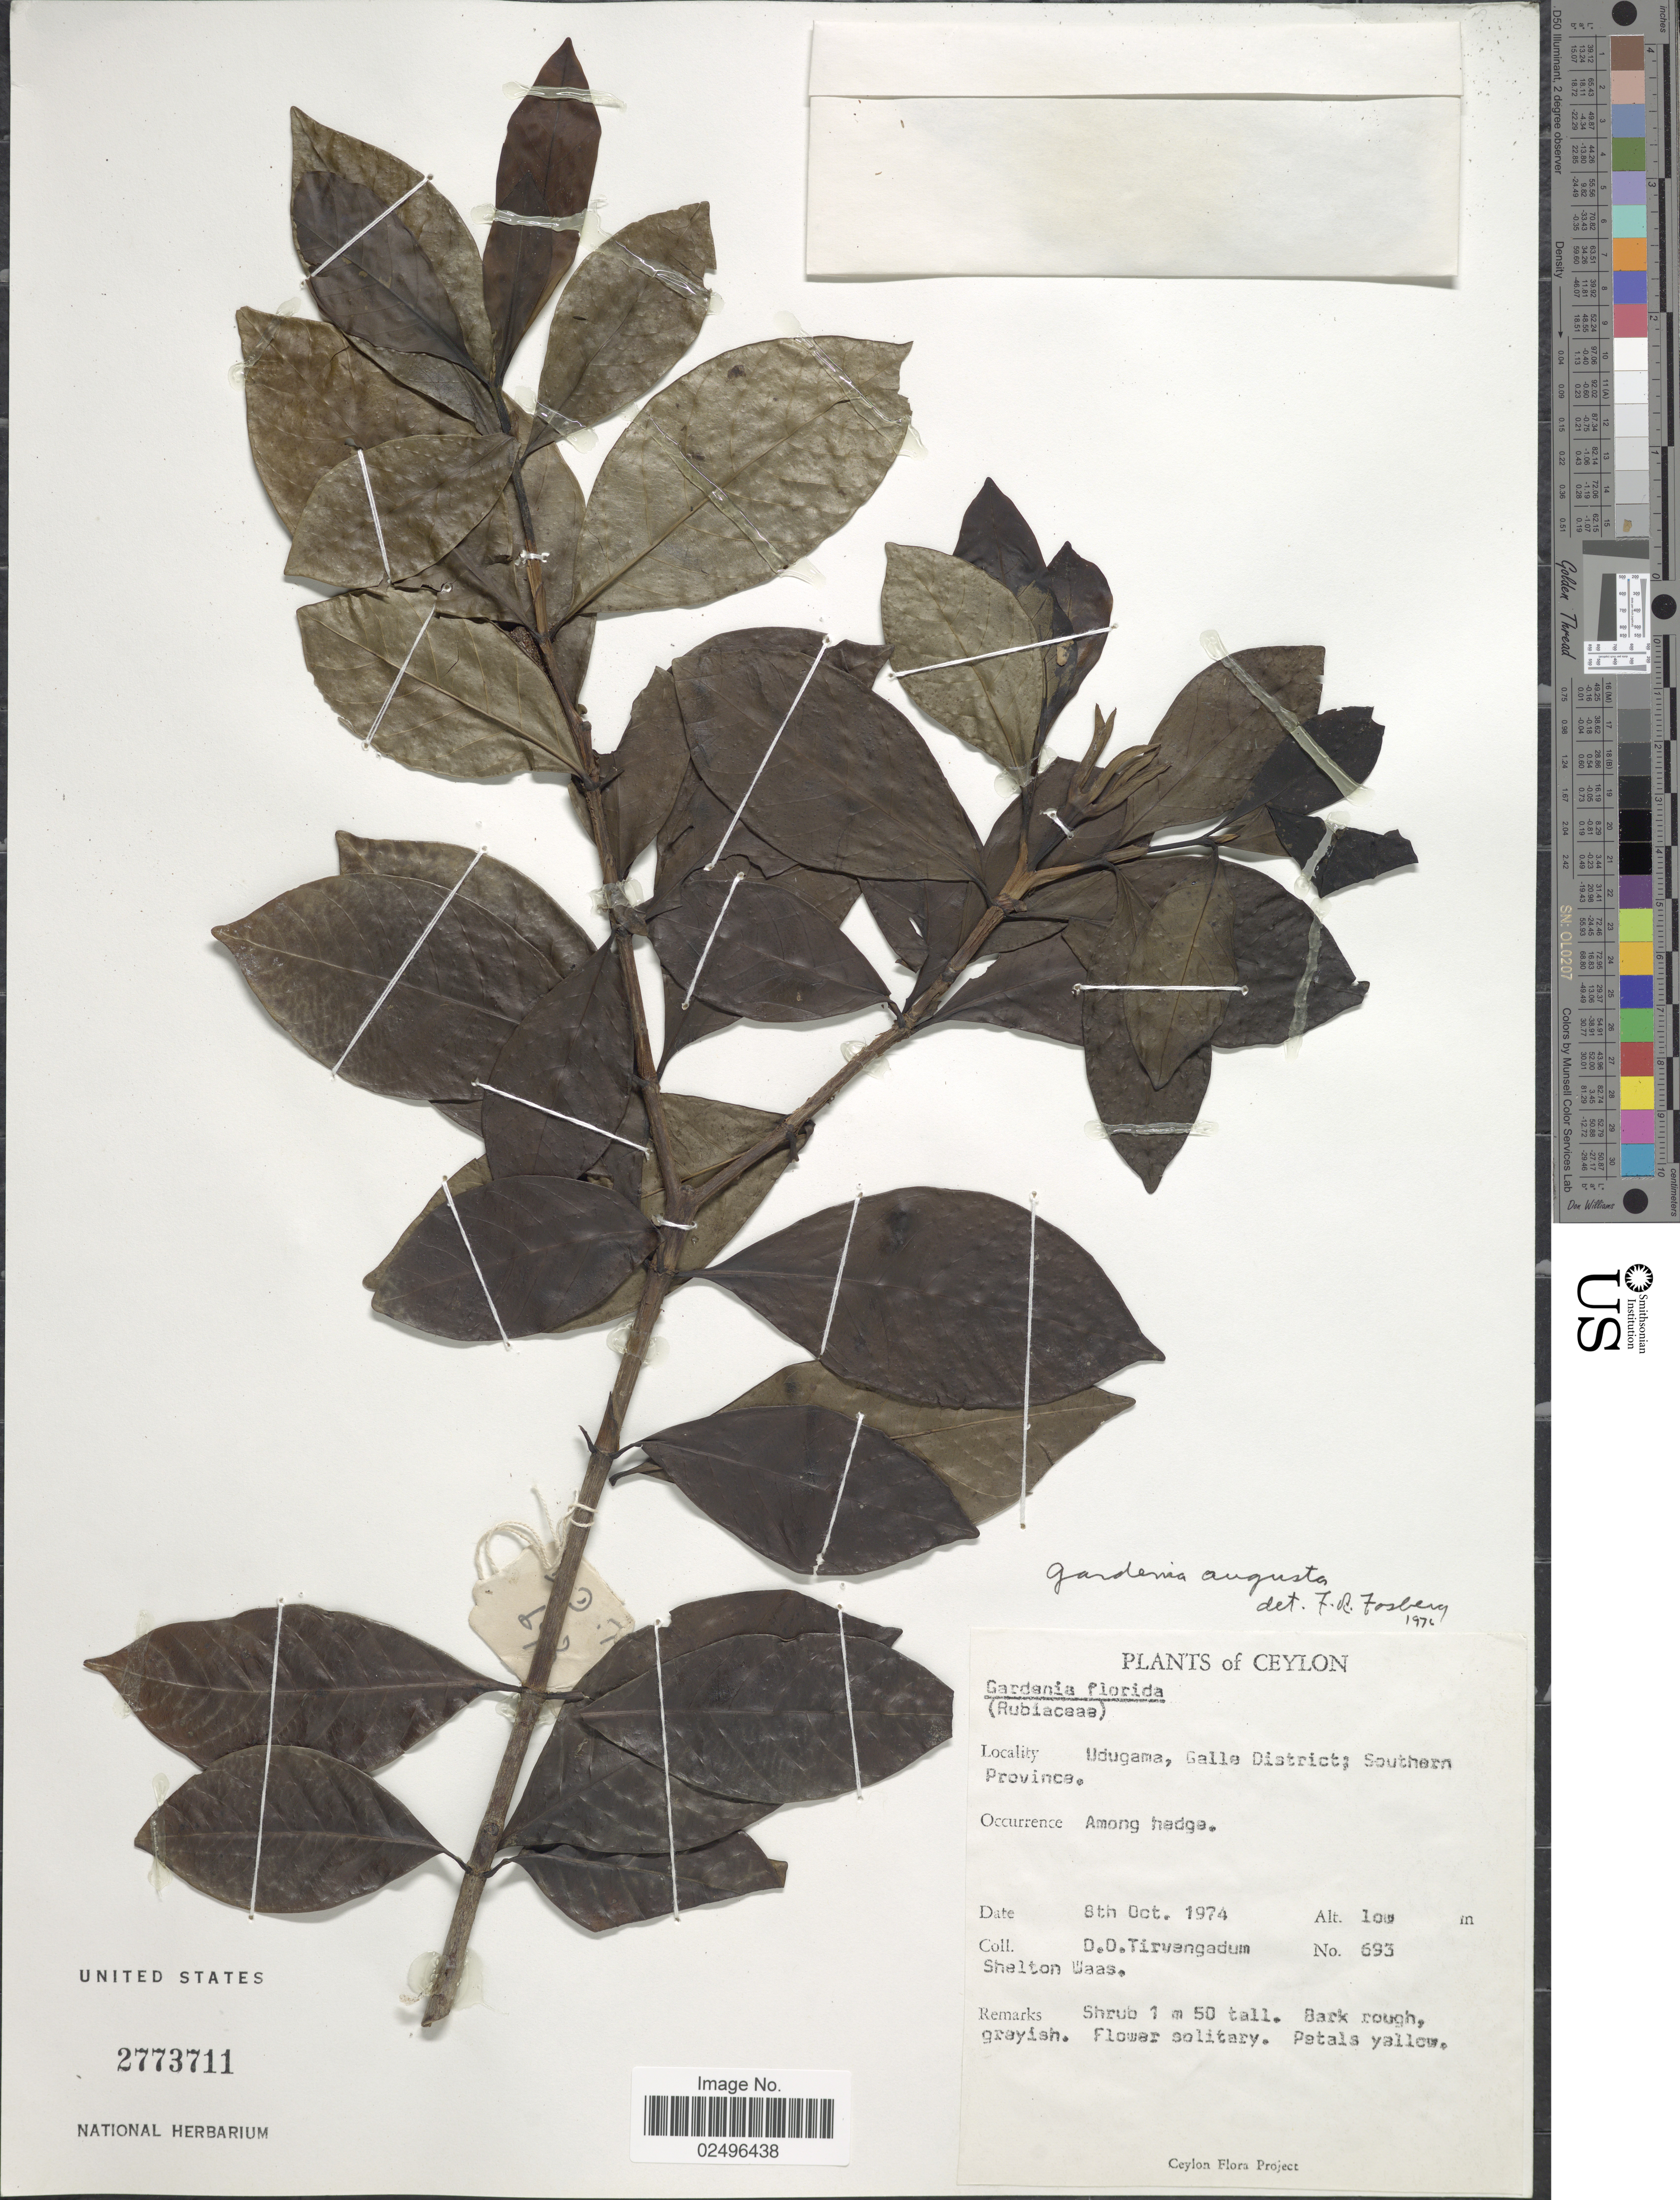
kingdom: Plantae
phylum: Tracheophyta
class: Magnoliopsida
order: Gentianales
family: Rubiaceae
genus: Gardenia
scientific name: Gardenia augusta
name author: (L.) Merr.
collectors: D. Tirvengadum & S. Waas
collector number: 693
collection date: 1974-10-08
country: Sri Lanka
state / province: Southern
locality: Ceylon, Udugama, Galle District, Southern Province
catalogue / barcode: US 2773711